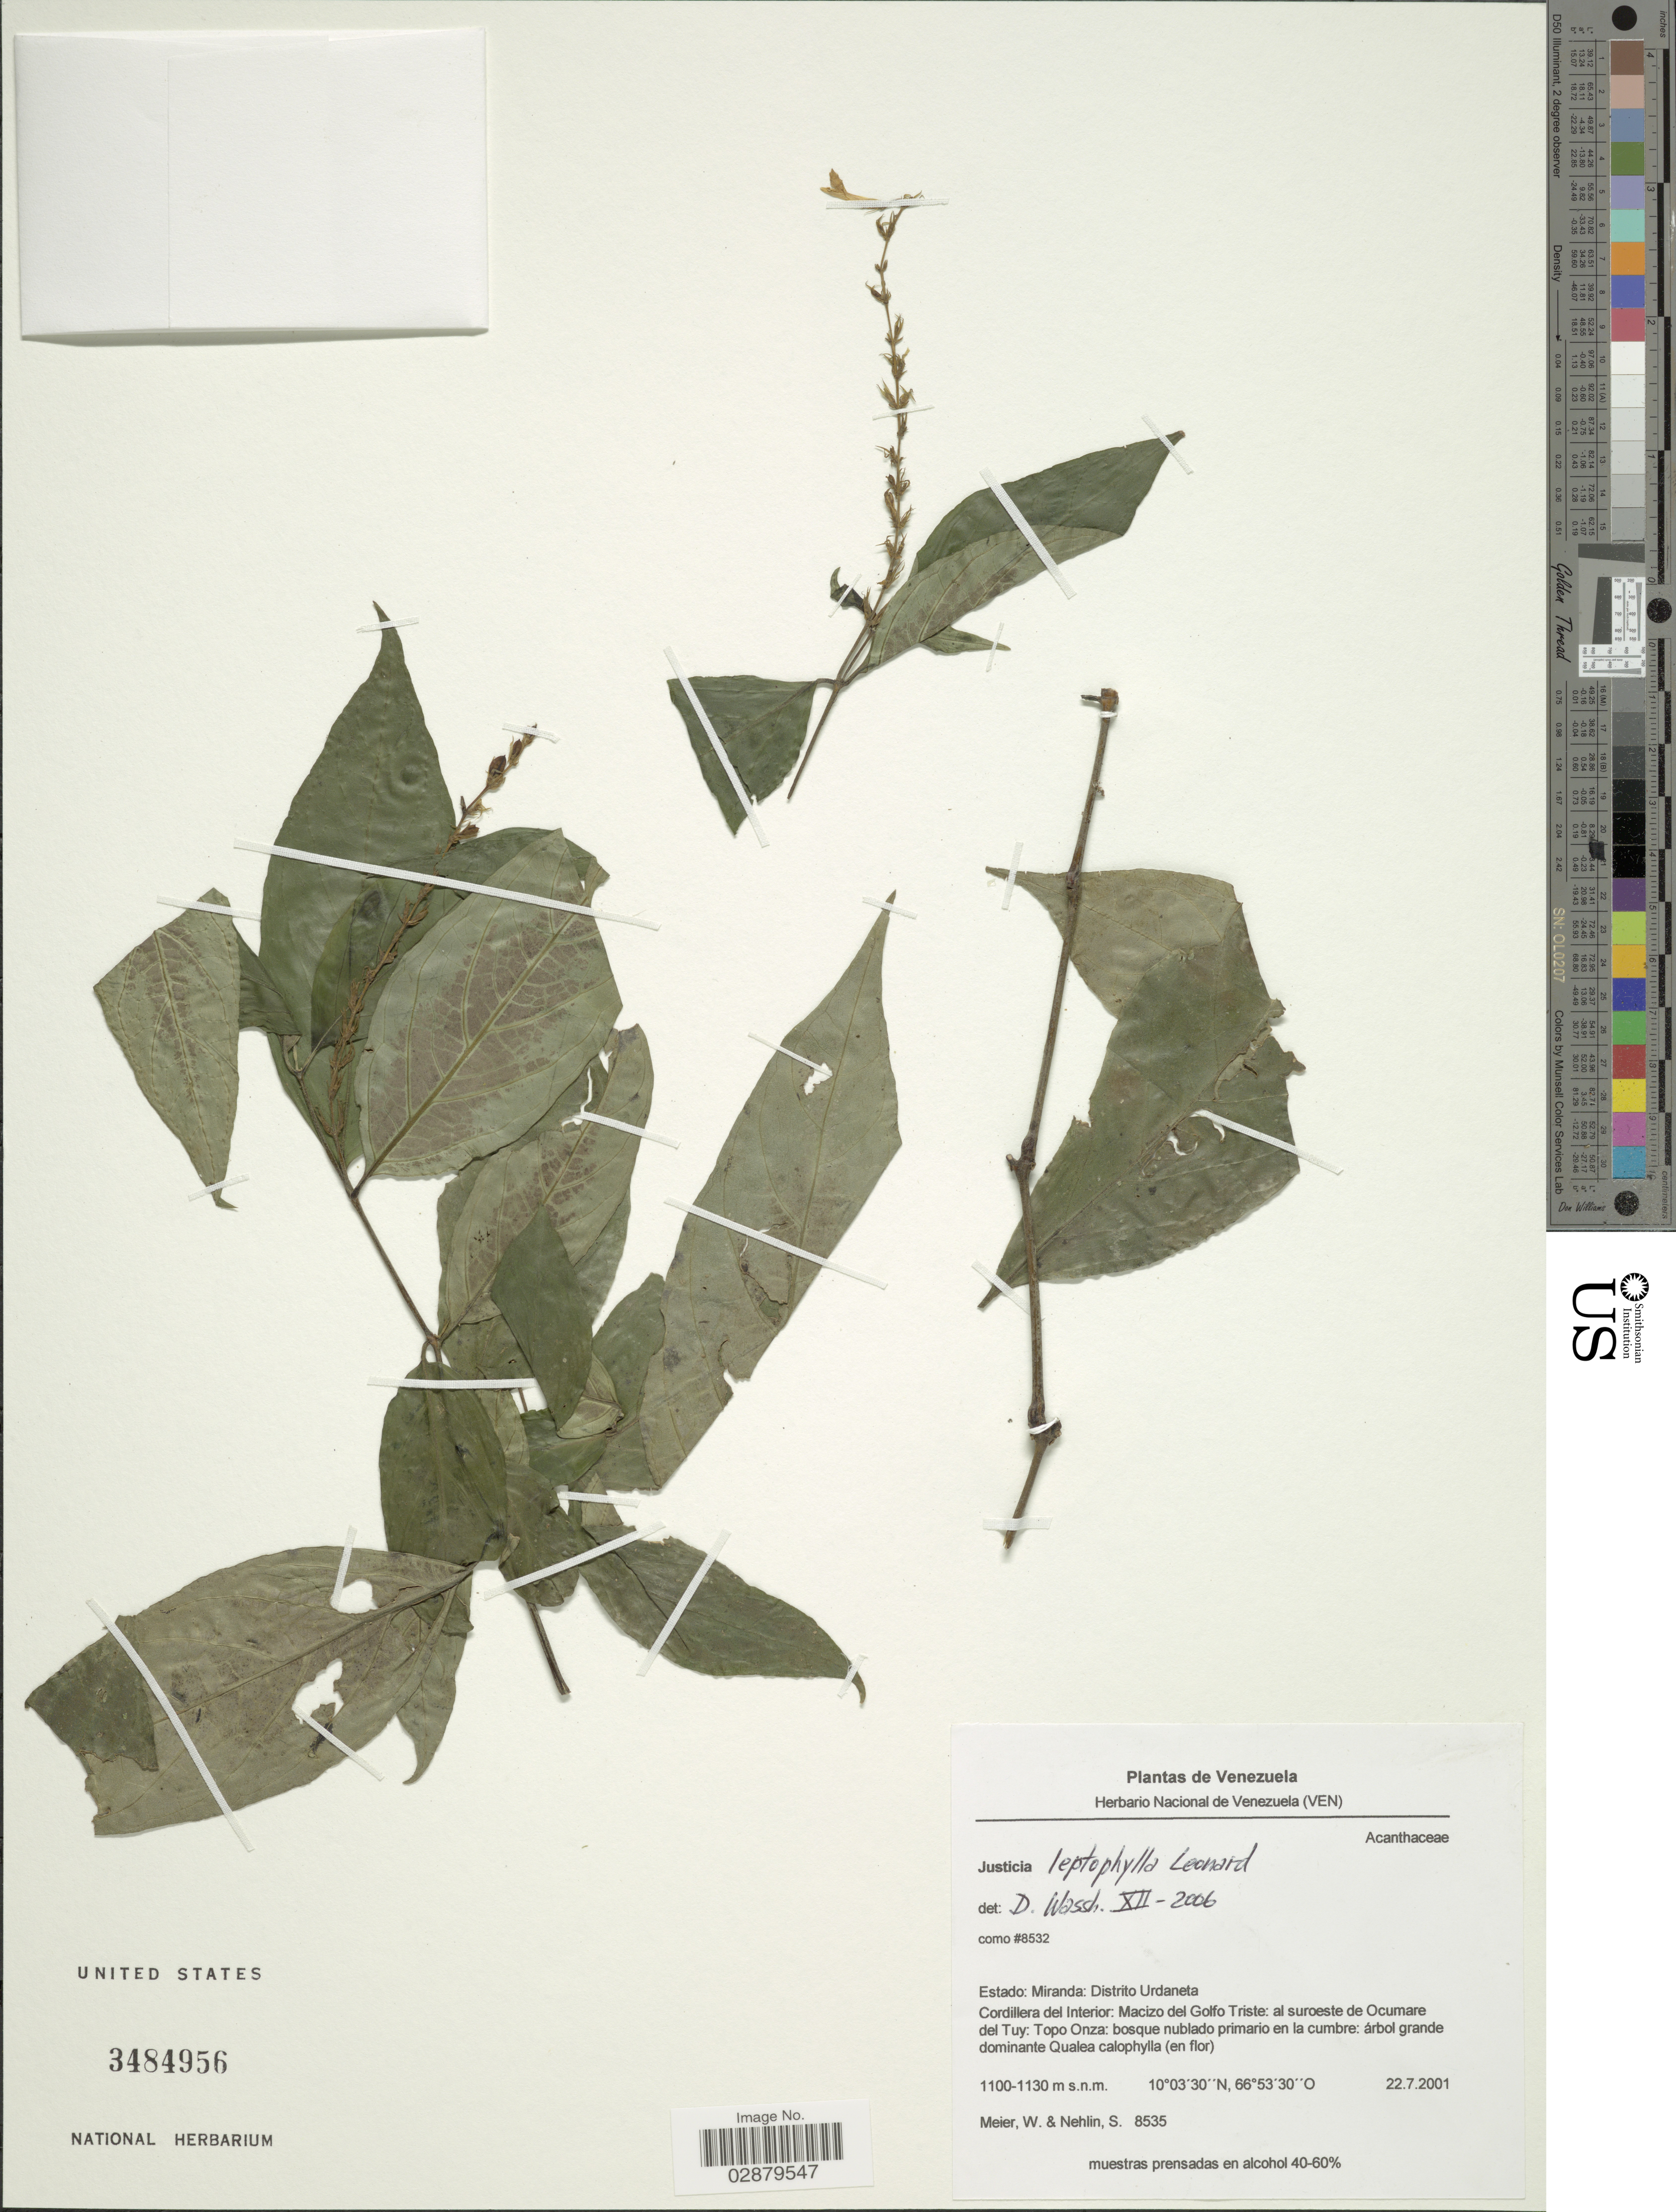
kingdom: Plantae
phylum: Tracheophyta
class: Magnoliopsida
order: Lamiales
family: Acanthaceae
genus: Justicia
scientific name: Justicia leptophylla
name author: Leonard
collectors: W. Meier & S. Nehlin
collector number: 8535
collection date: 2001-07-22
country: Venezuela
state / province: Miranda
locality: Distrito Urdaneta. Cordillera del Interior: Macizo del Golfo Triste: al suroeste de Ocumare del Tuy: Opo Onza.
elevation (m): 1100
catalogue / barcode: US 3484956